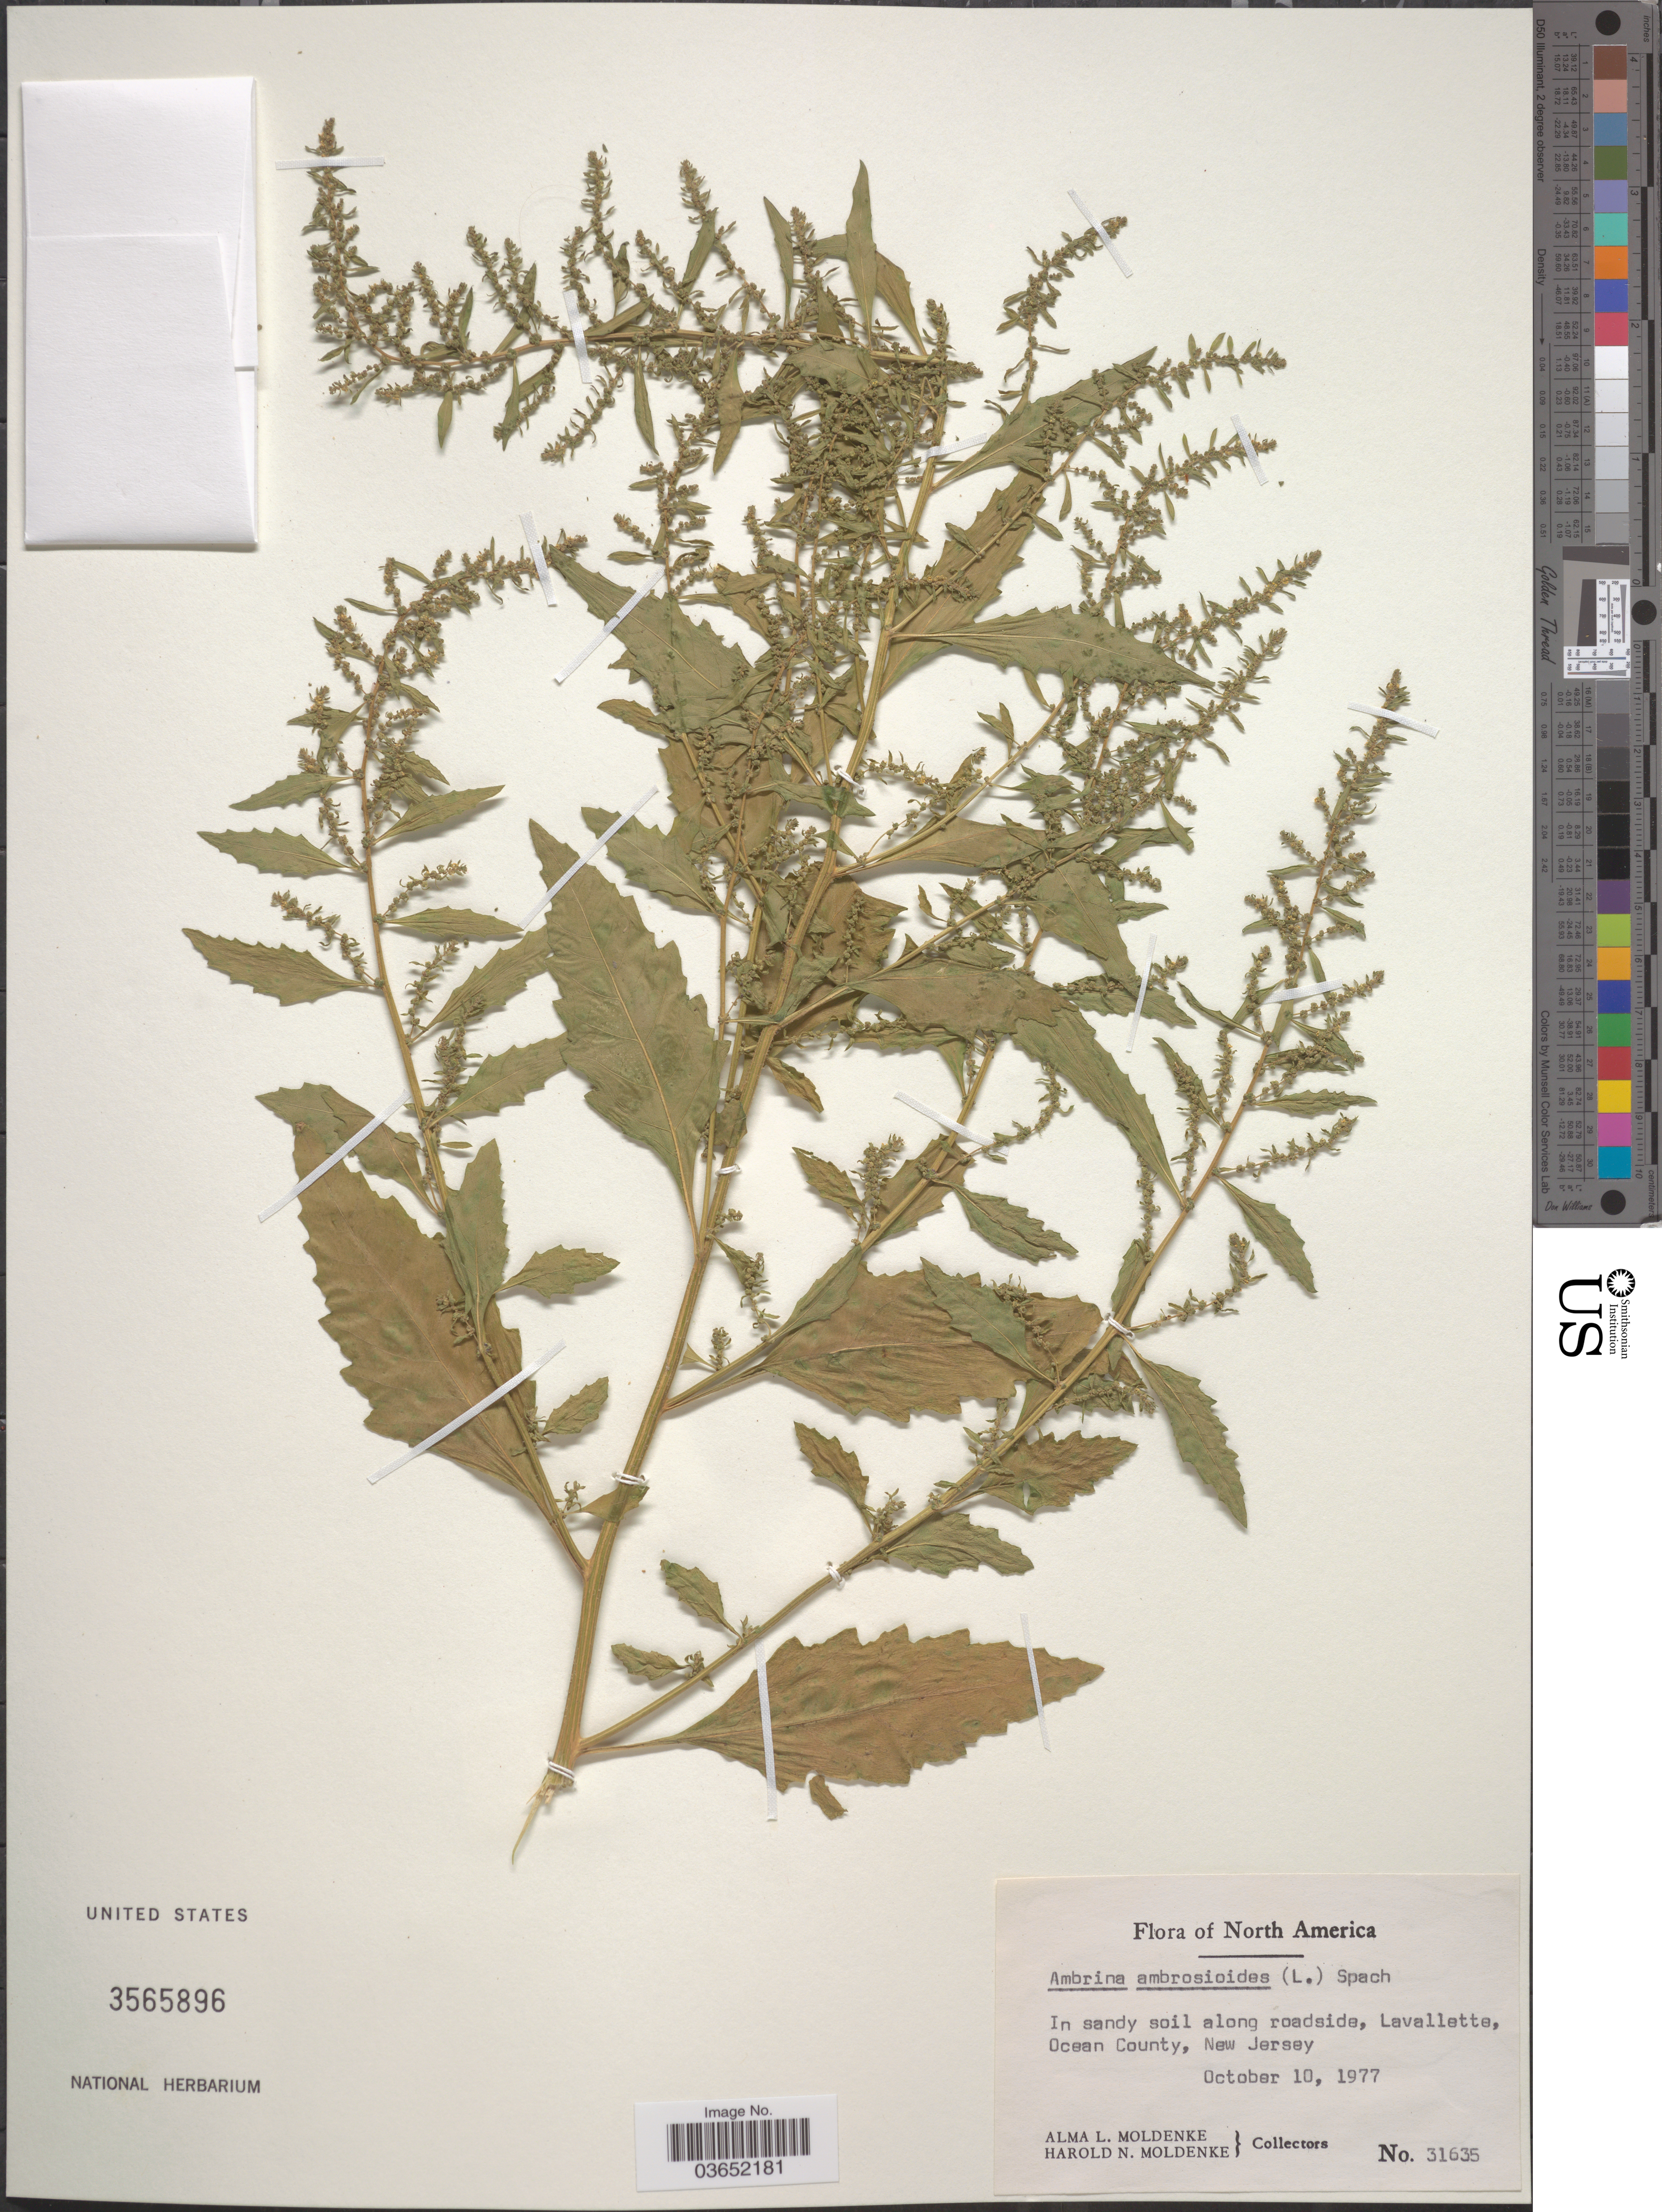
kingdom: Plantae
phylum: Tracheophyta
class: Magnoliopsida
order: Caryophyllales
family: Amaranthaceae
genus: Chenopodium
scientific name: Chenopodium ambrosioides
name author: L.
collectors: A. L. Moldenke & H. N. Moldenke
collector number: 31635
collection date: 1977-10-10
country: United States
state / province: New Jersey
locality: Lavallette, Ocean County.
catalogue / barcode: US 3565896